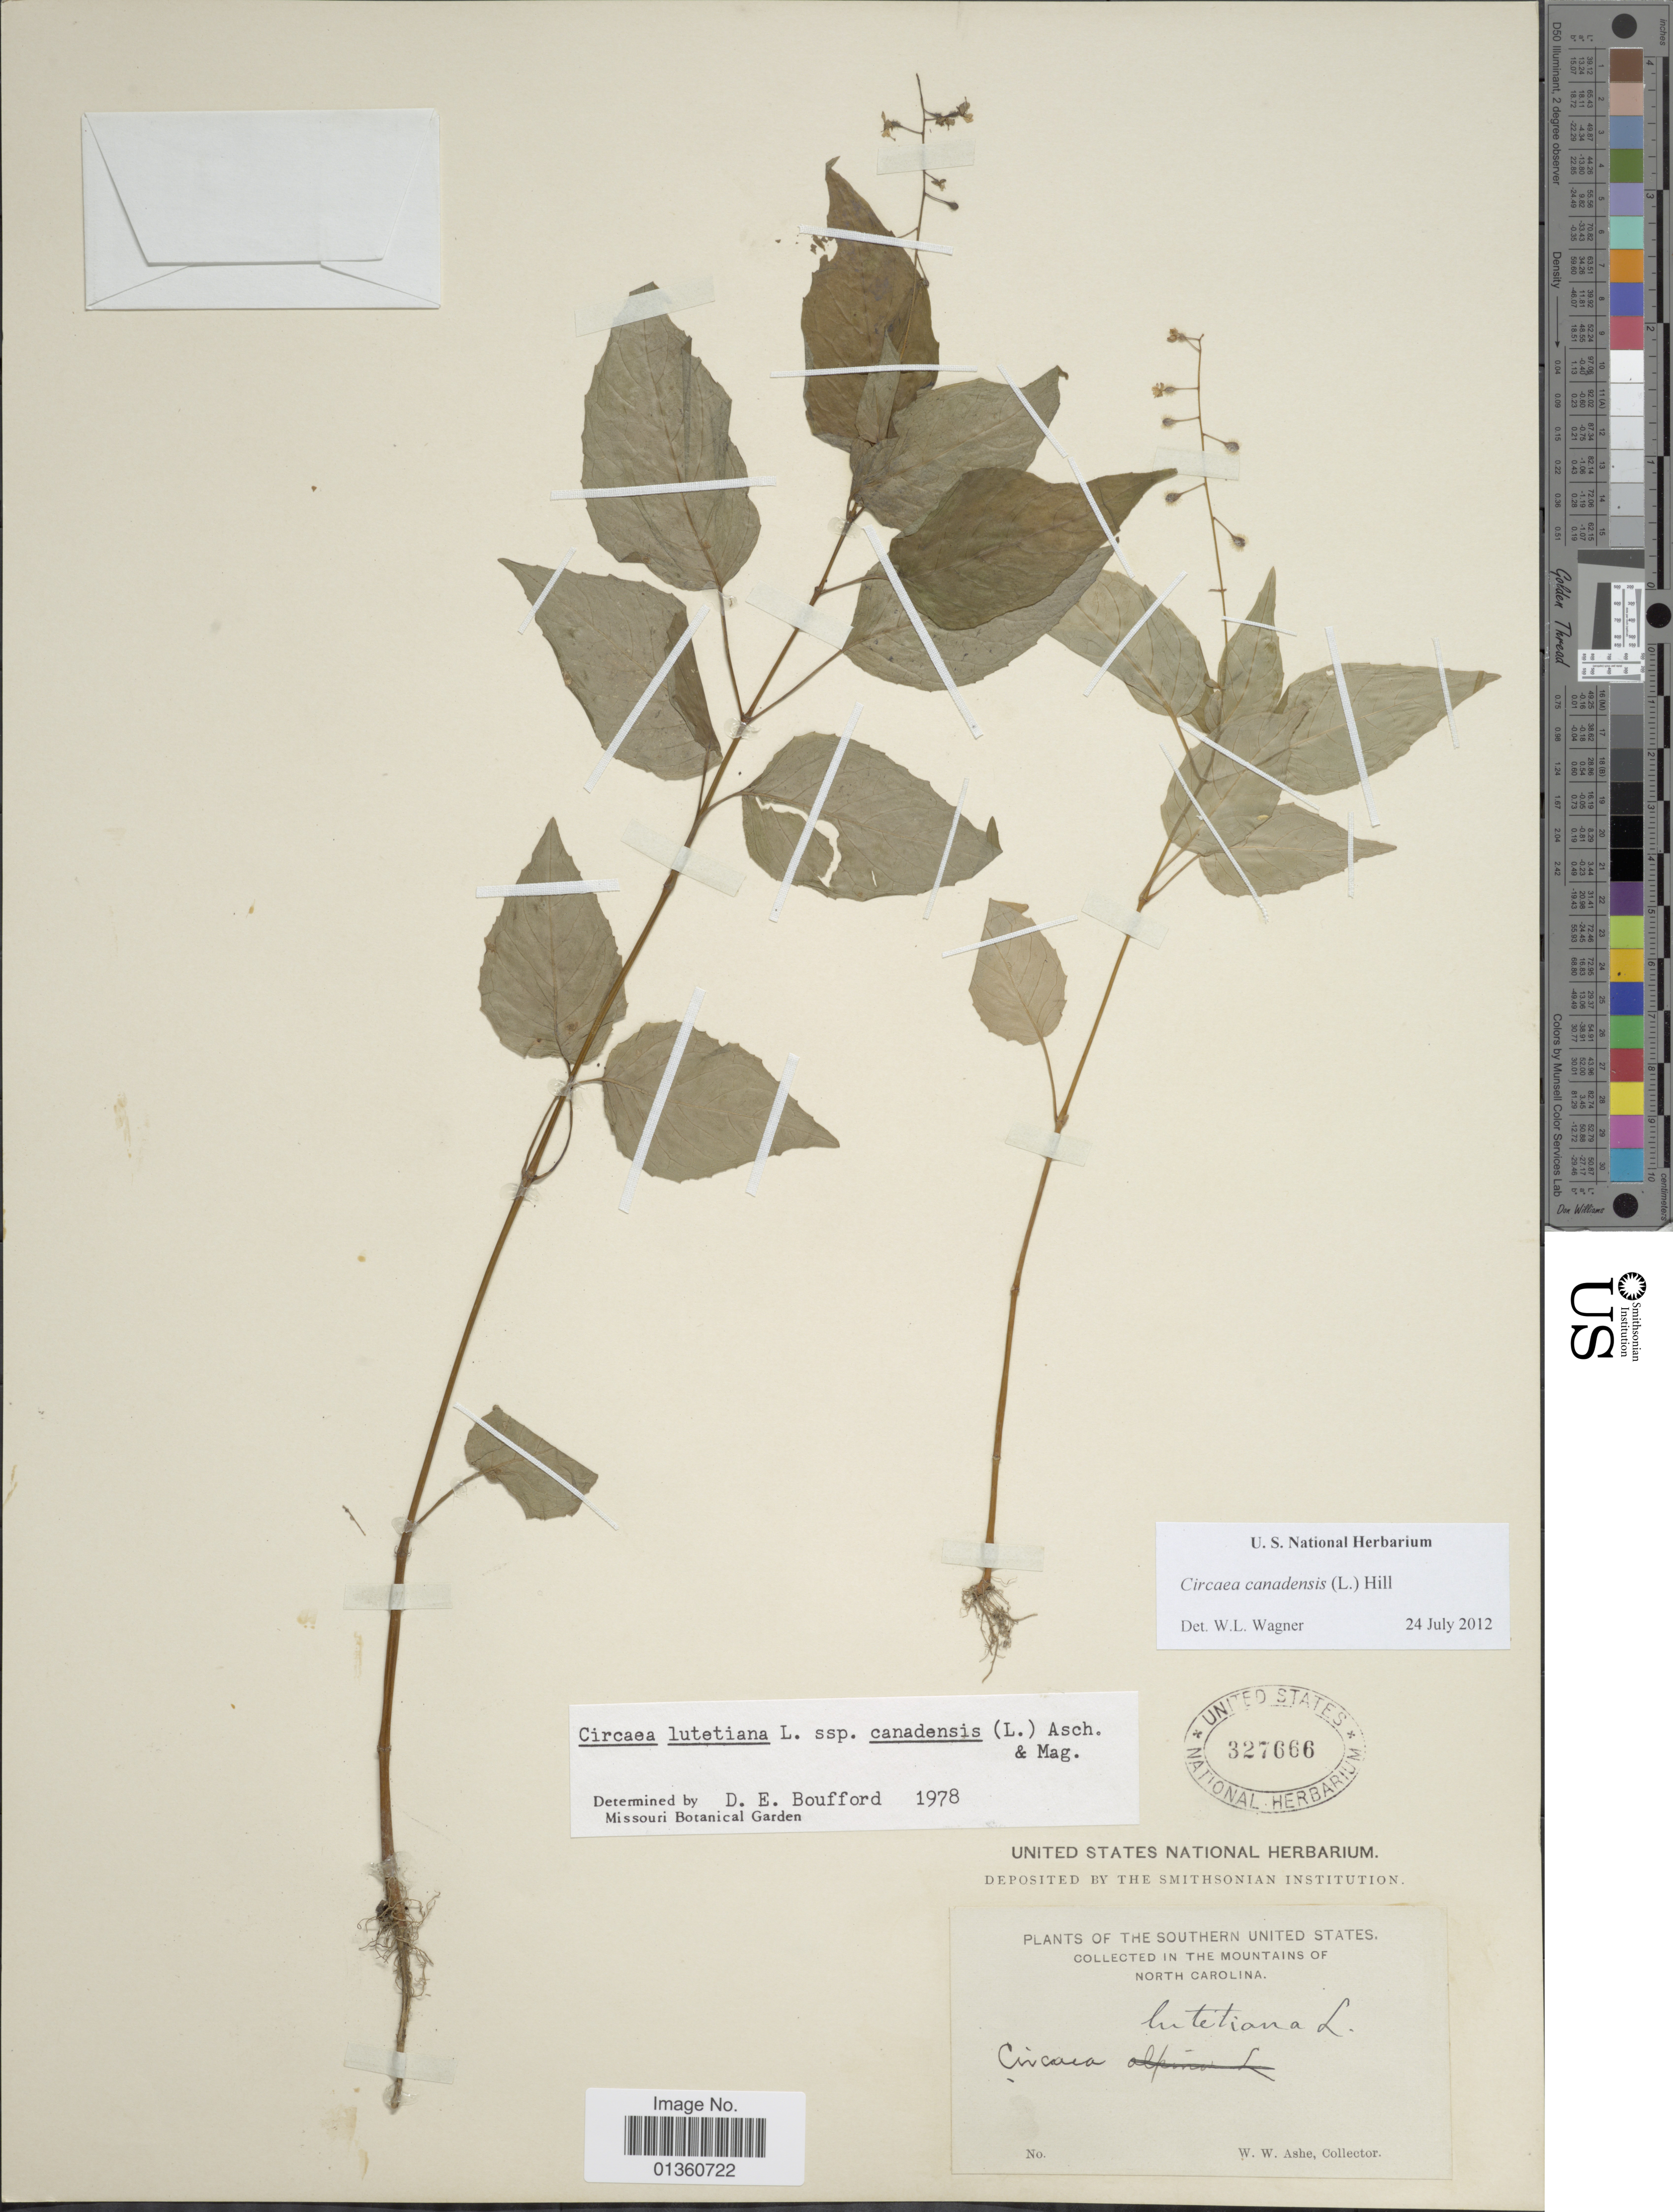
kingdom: Plantae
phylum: Tracheophyta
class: Magnoliopsida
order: Myrtales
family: Onagraceae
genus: Circaea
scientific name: Circaea canadensis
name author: (L.) Hill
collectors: W. W. Ashe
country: United States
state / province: North Carolina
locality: Southern United States, mountains of North Carolina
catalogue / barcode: US 327666